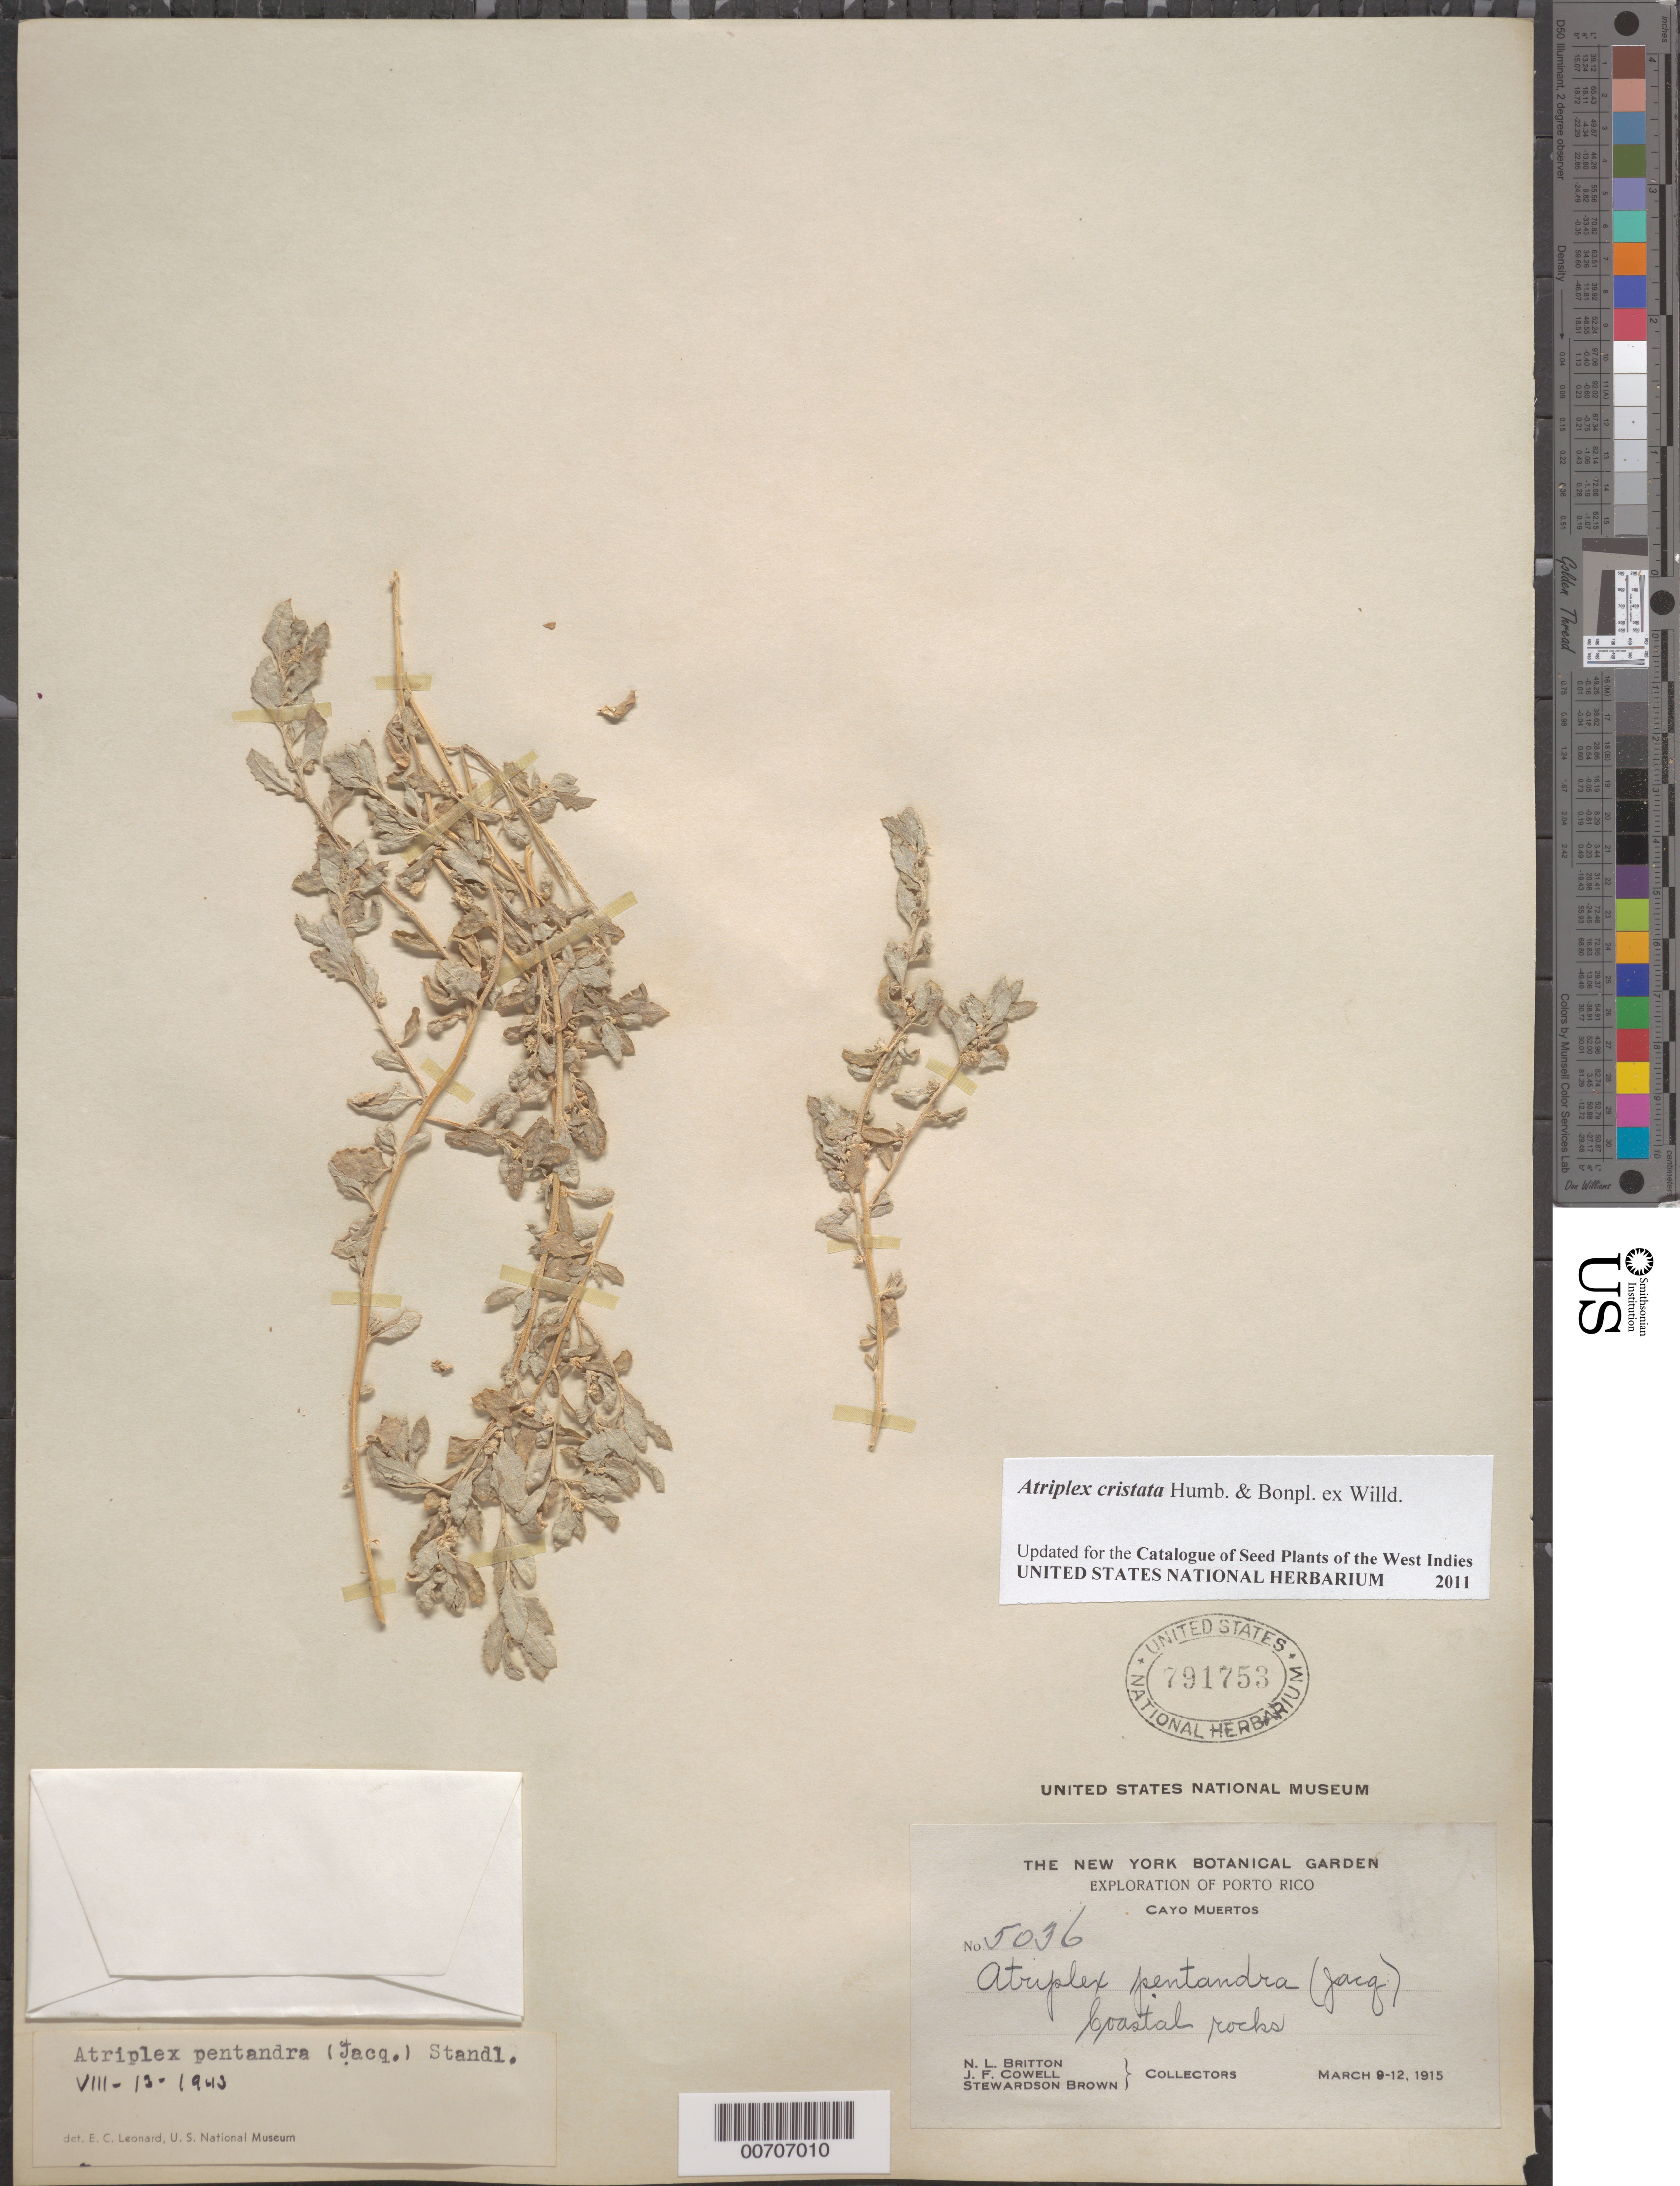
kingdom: Plantae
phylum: Tracheophyta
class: Magnoliopsida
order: Caryophyllales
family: Amaranthaceae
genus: Atriplex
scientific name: Atriplex pentandra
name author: (Jacq.) Standl.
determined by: Leonard, Emery C., (US)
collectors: N. Britton, J. F. Cowell & S. Brown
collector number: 5036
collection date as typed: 09 Mar 1915 to 12 Mar 1915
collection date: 1915-03-09/1915-03-12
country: Puerto Rico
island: Greater Antilles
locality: Cayo Muertos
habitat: Coastal rocks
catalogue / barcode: US 791753